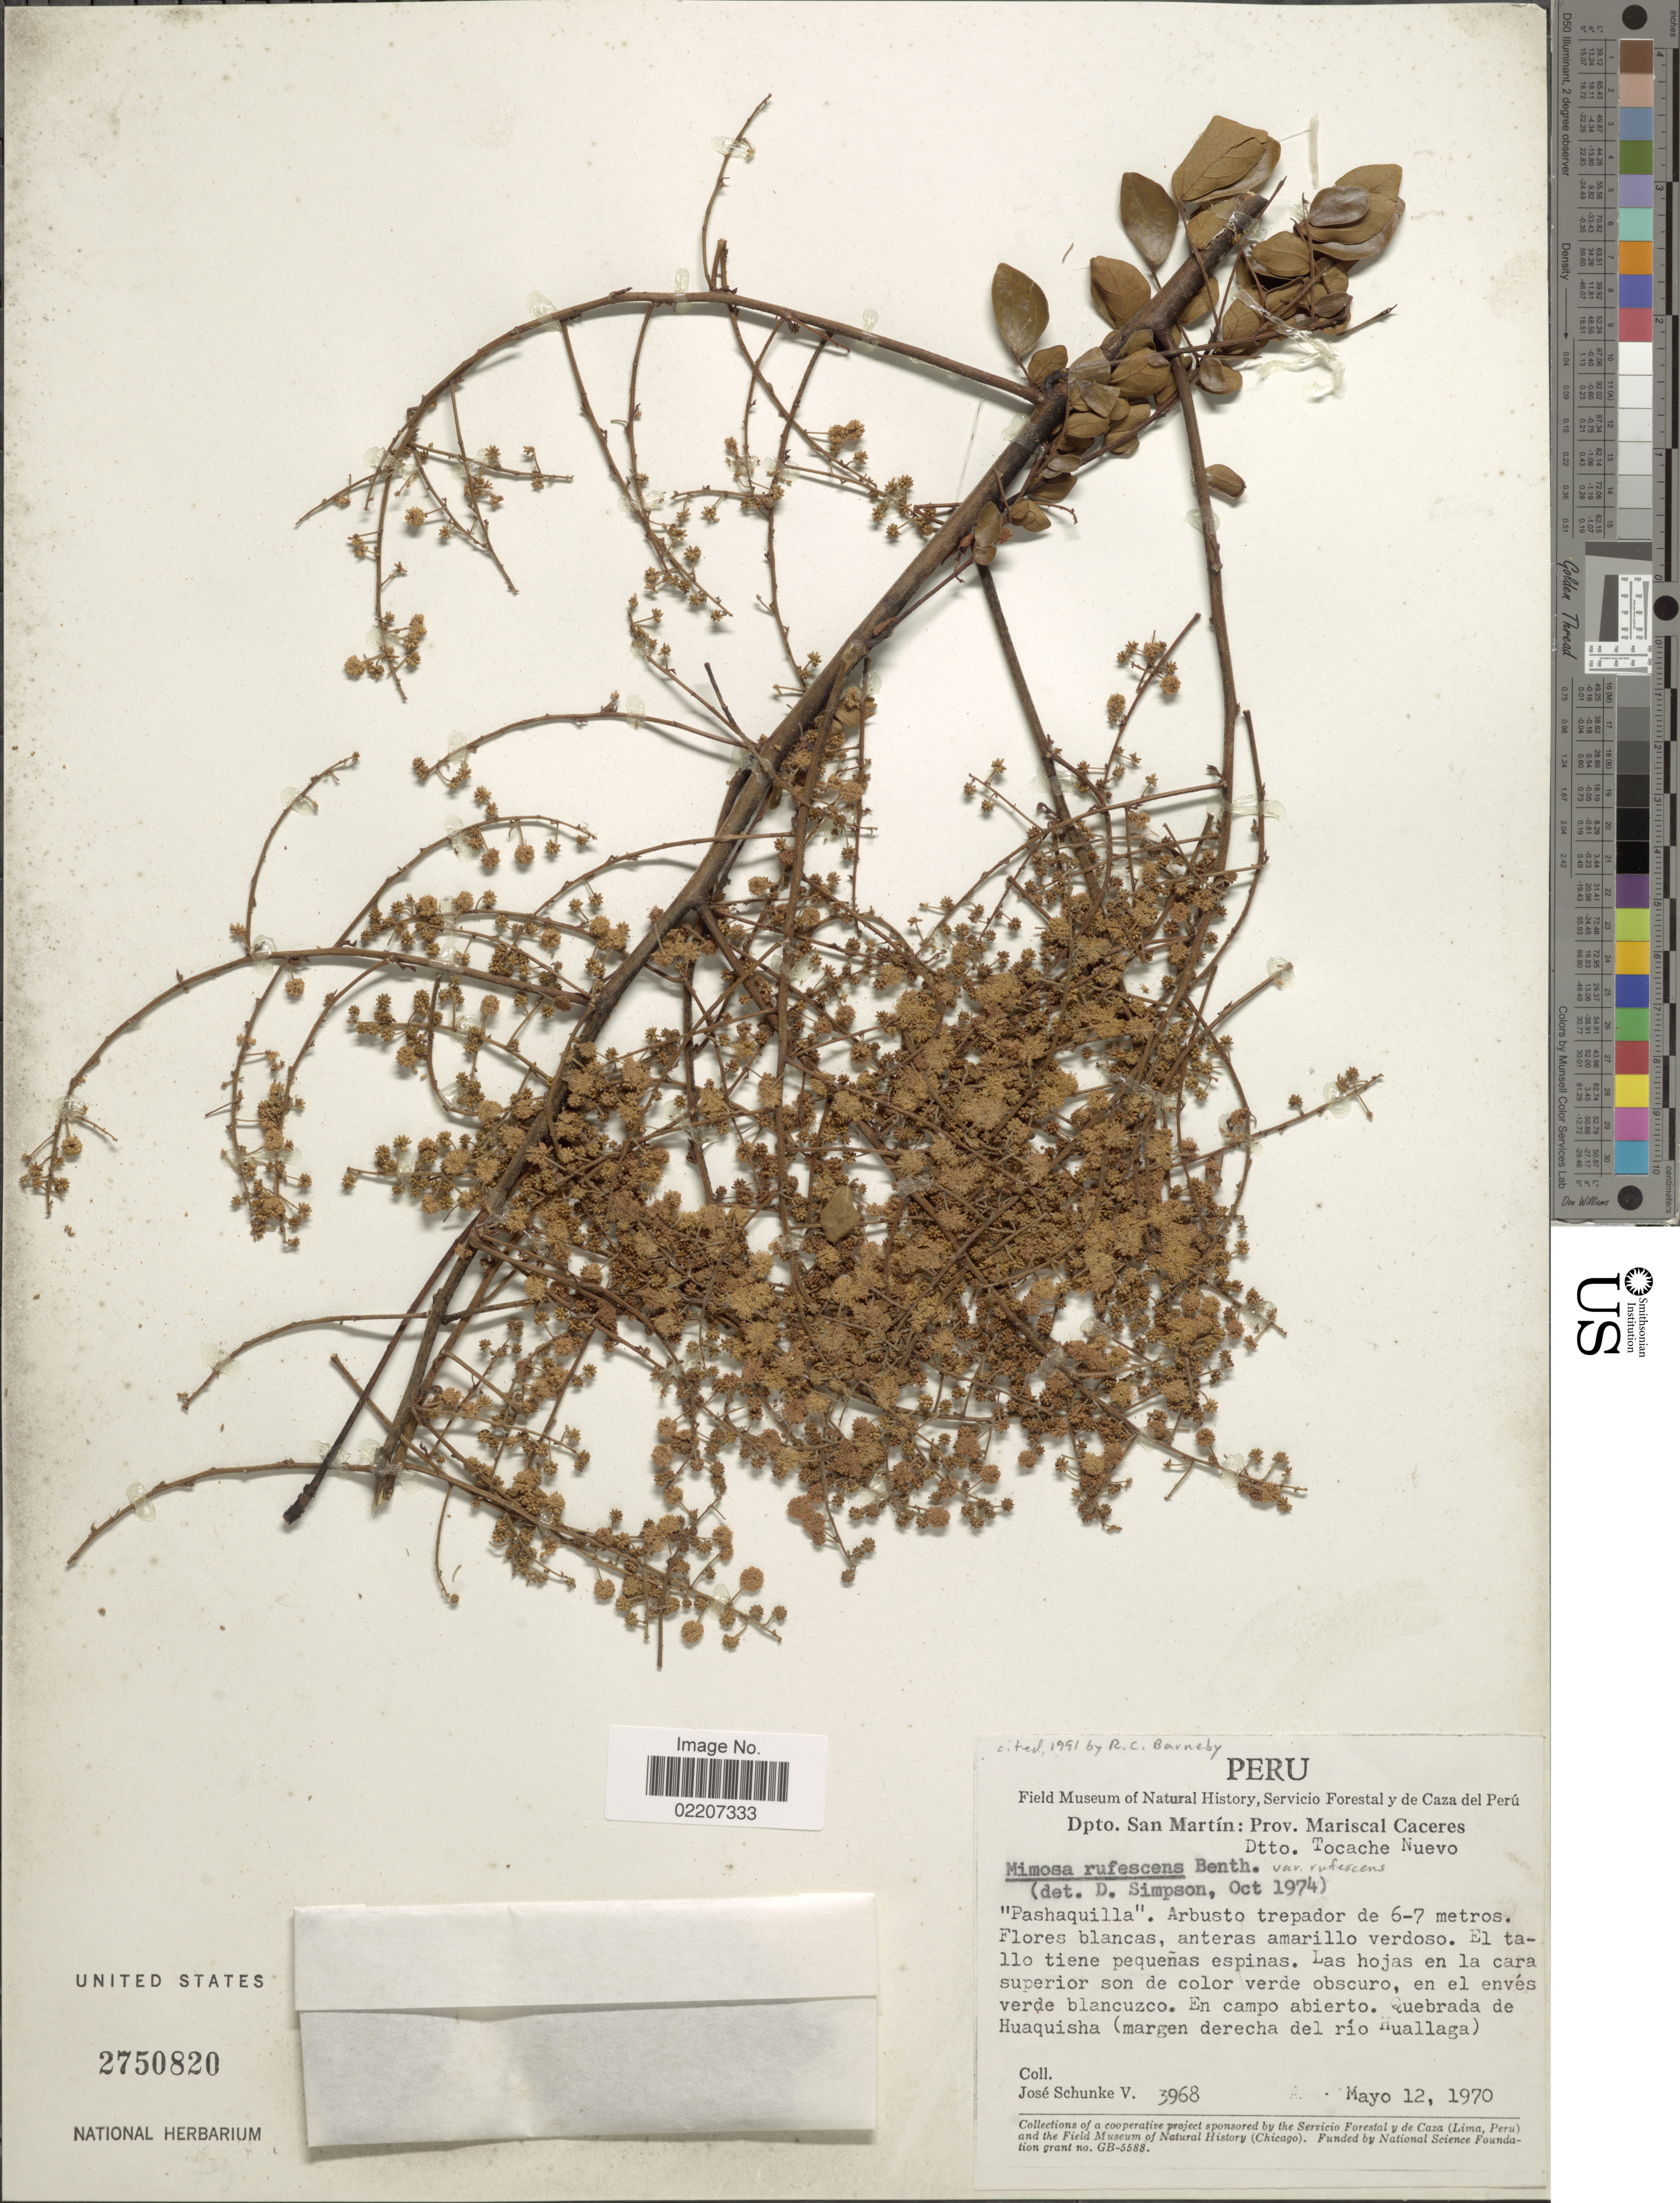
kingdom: Plantae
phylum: Tracheophyta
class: Magnoliopsida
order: Fabales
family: Fabaceae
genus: Mimosa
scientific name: Mimosa rufescens var. rufescens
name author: Benth.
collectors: J. Schunke Vigo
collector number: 3968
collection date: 1970-05-12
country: Peru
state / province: San Martín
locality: Dpto. San Martin: Prov. Mariscal Caceres, Dtto. Tocache Nuevo, En campo abierto Quebrada de Huaquisha (Margem derecha del rio Huallag)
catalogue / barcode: US 2750820